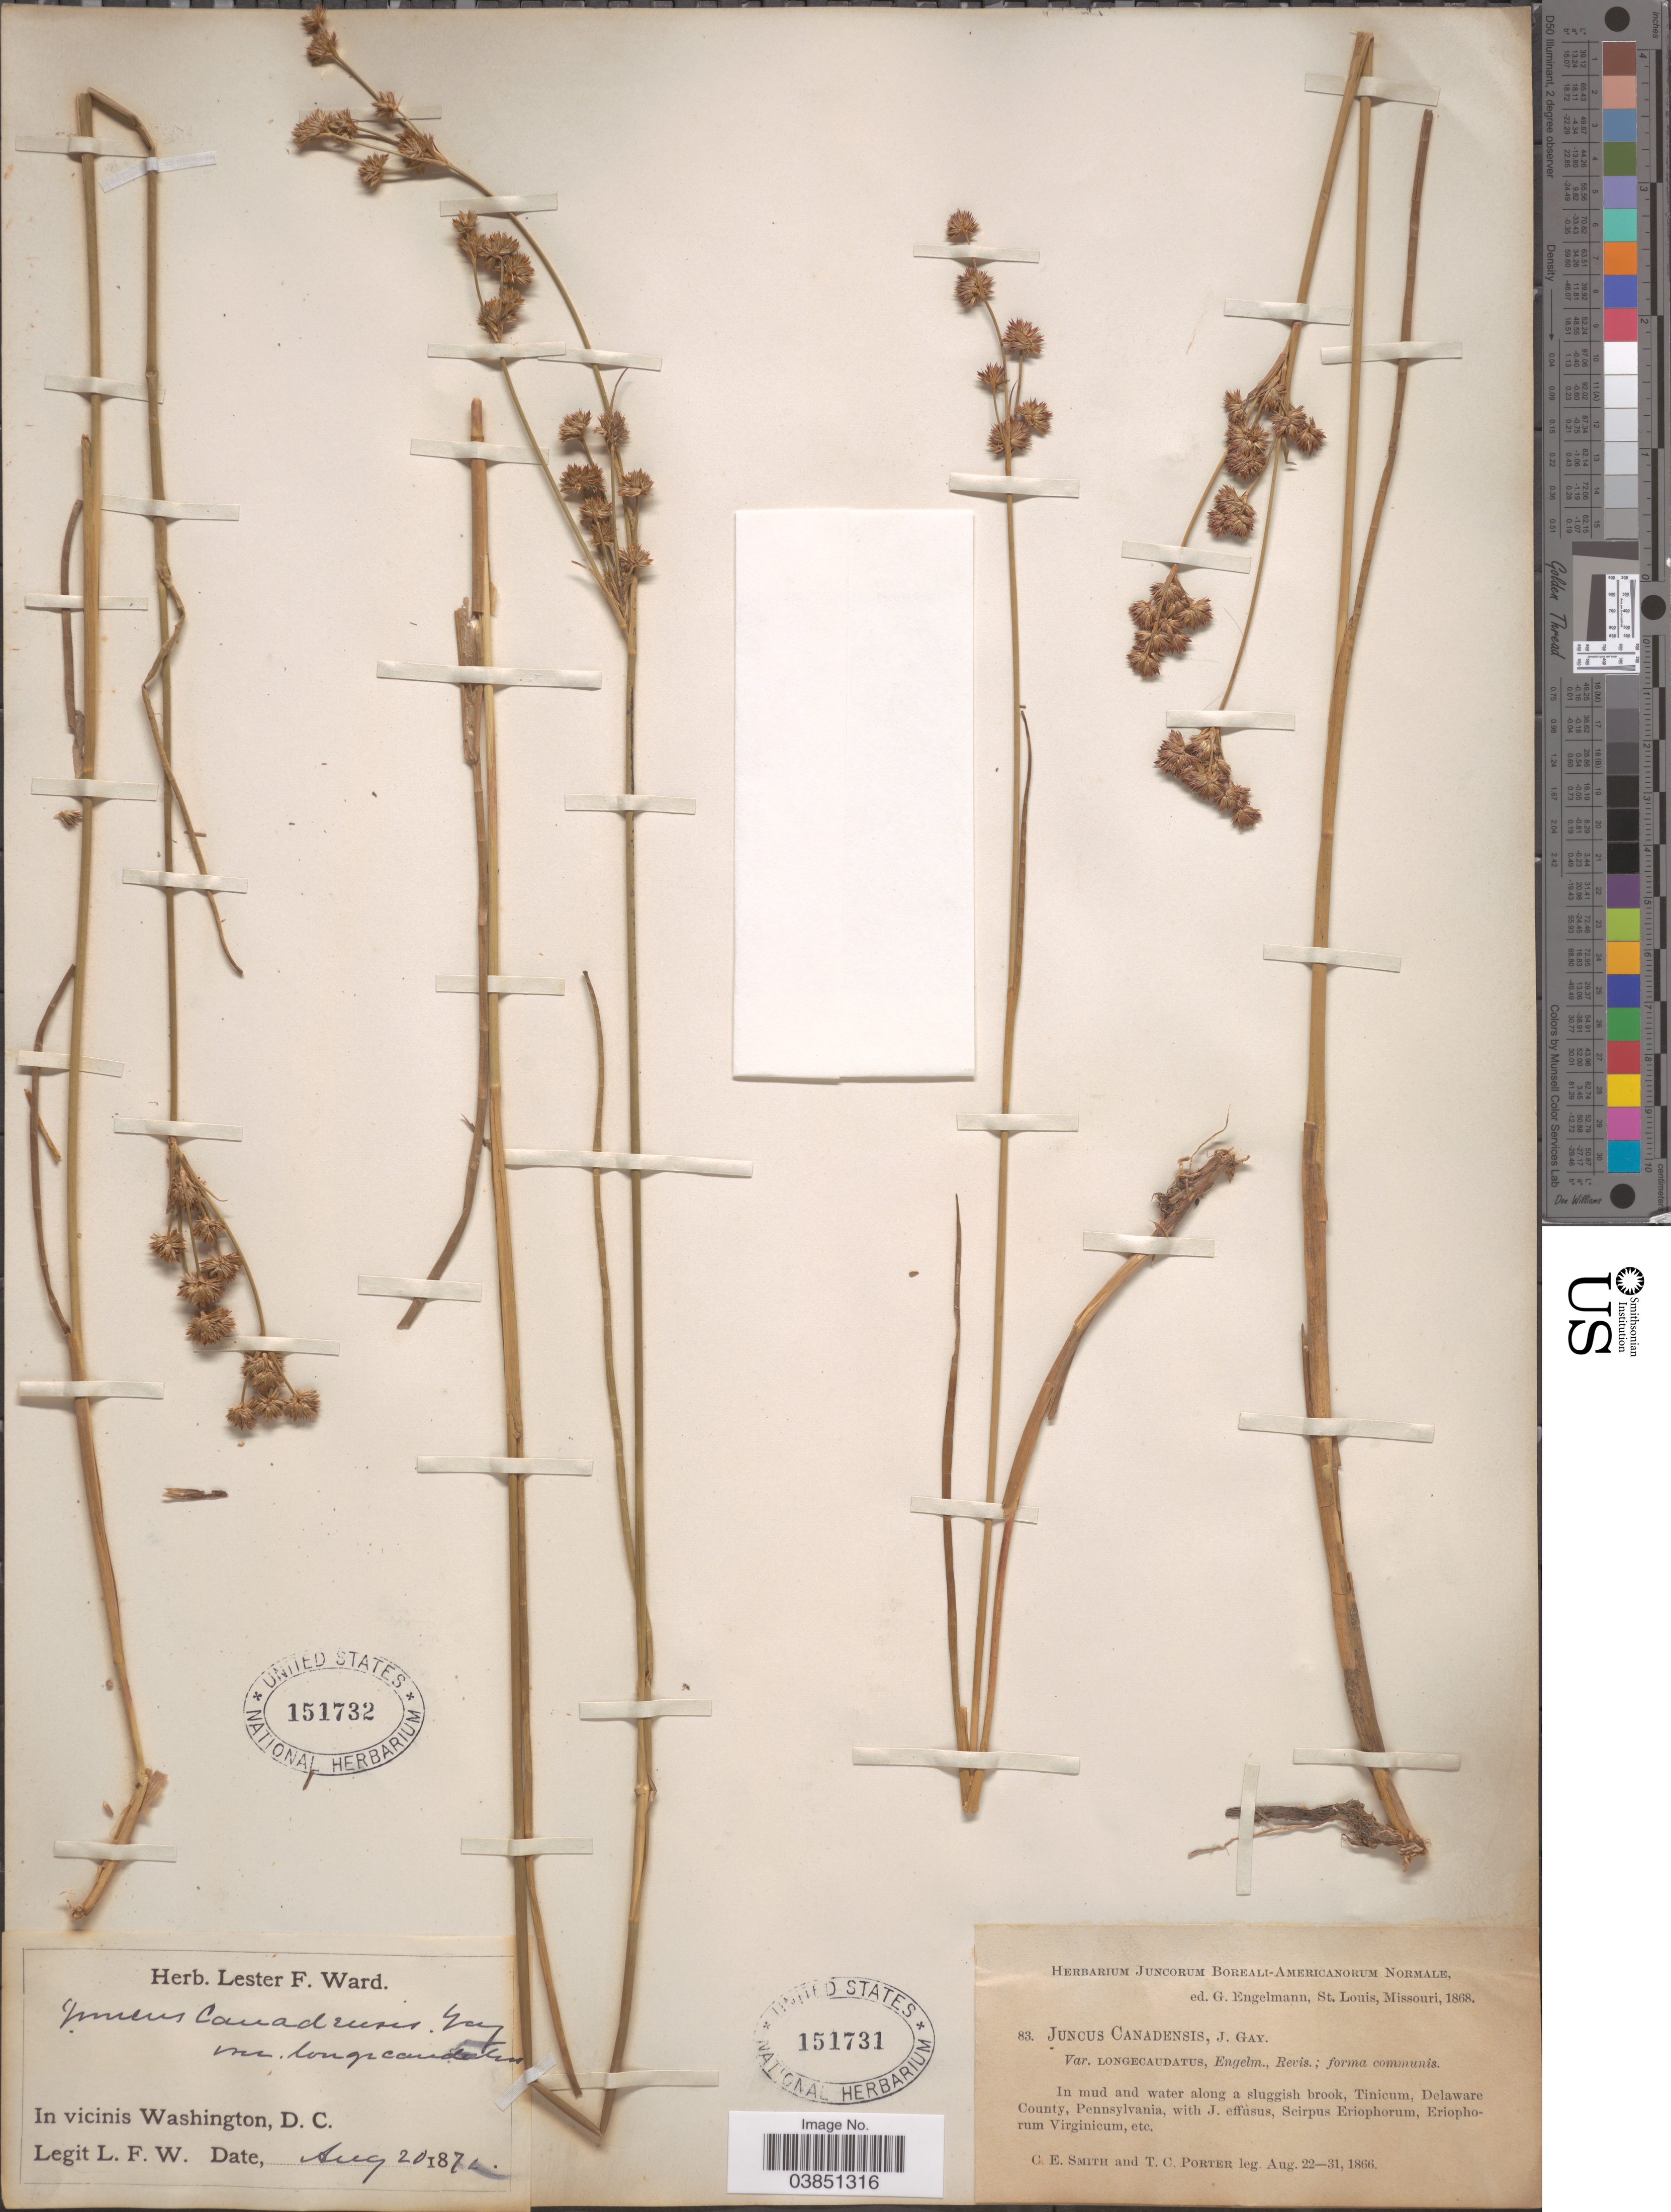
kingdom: Plantae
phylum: Tracheophyta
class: Liliopsida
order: Poales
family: Juncaceae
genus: Juncus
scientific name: Juncus canadensis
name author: J. Gay ex Laharpe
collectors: L. F. Ward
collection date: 1871-08-20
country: United States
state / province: District of Columbia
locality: In vicinis Washington.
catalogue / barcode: US 151732-2